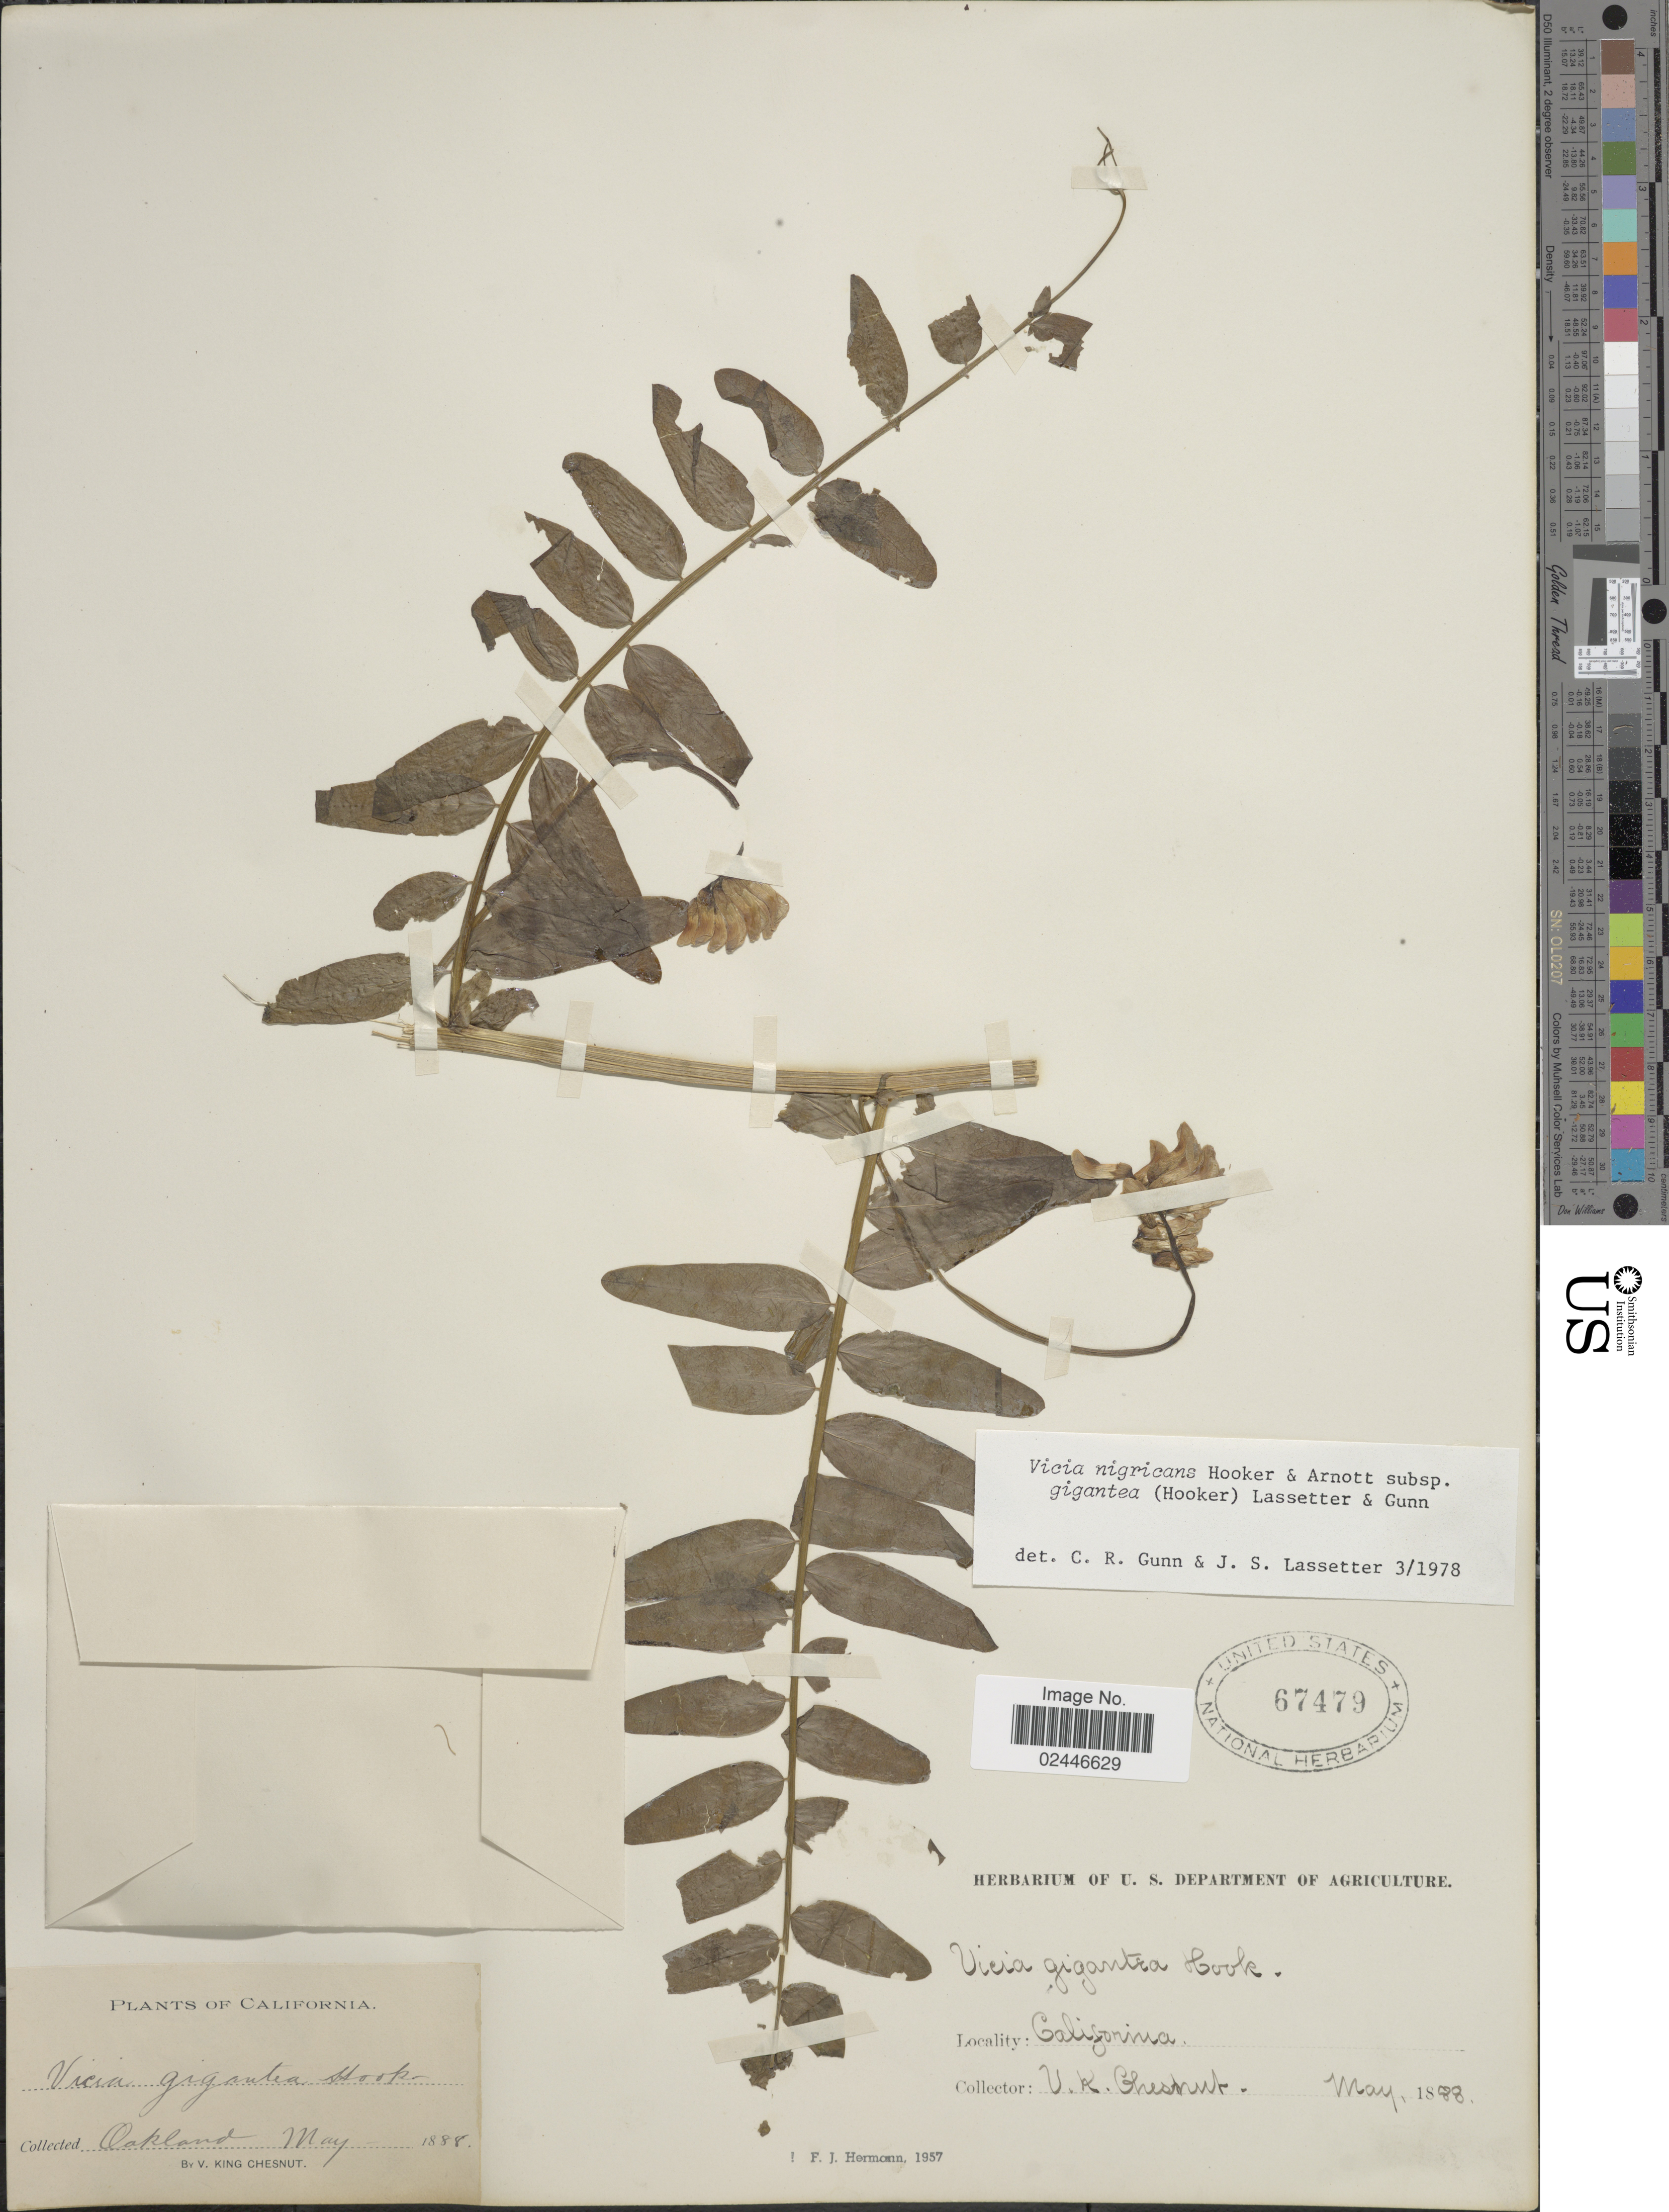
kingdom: Plantae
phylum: Tracheophyta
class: Magnoliopsida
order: Fabales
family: Fabaceae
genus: Vicia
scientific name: Vicia nigricans subsp. gigantea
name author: Hook. & Arn.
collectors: V. K. Chestnut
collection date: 1888-05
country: United States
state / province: California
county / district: Alameda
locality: Oakland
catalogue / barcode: US 67479